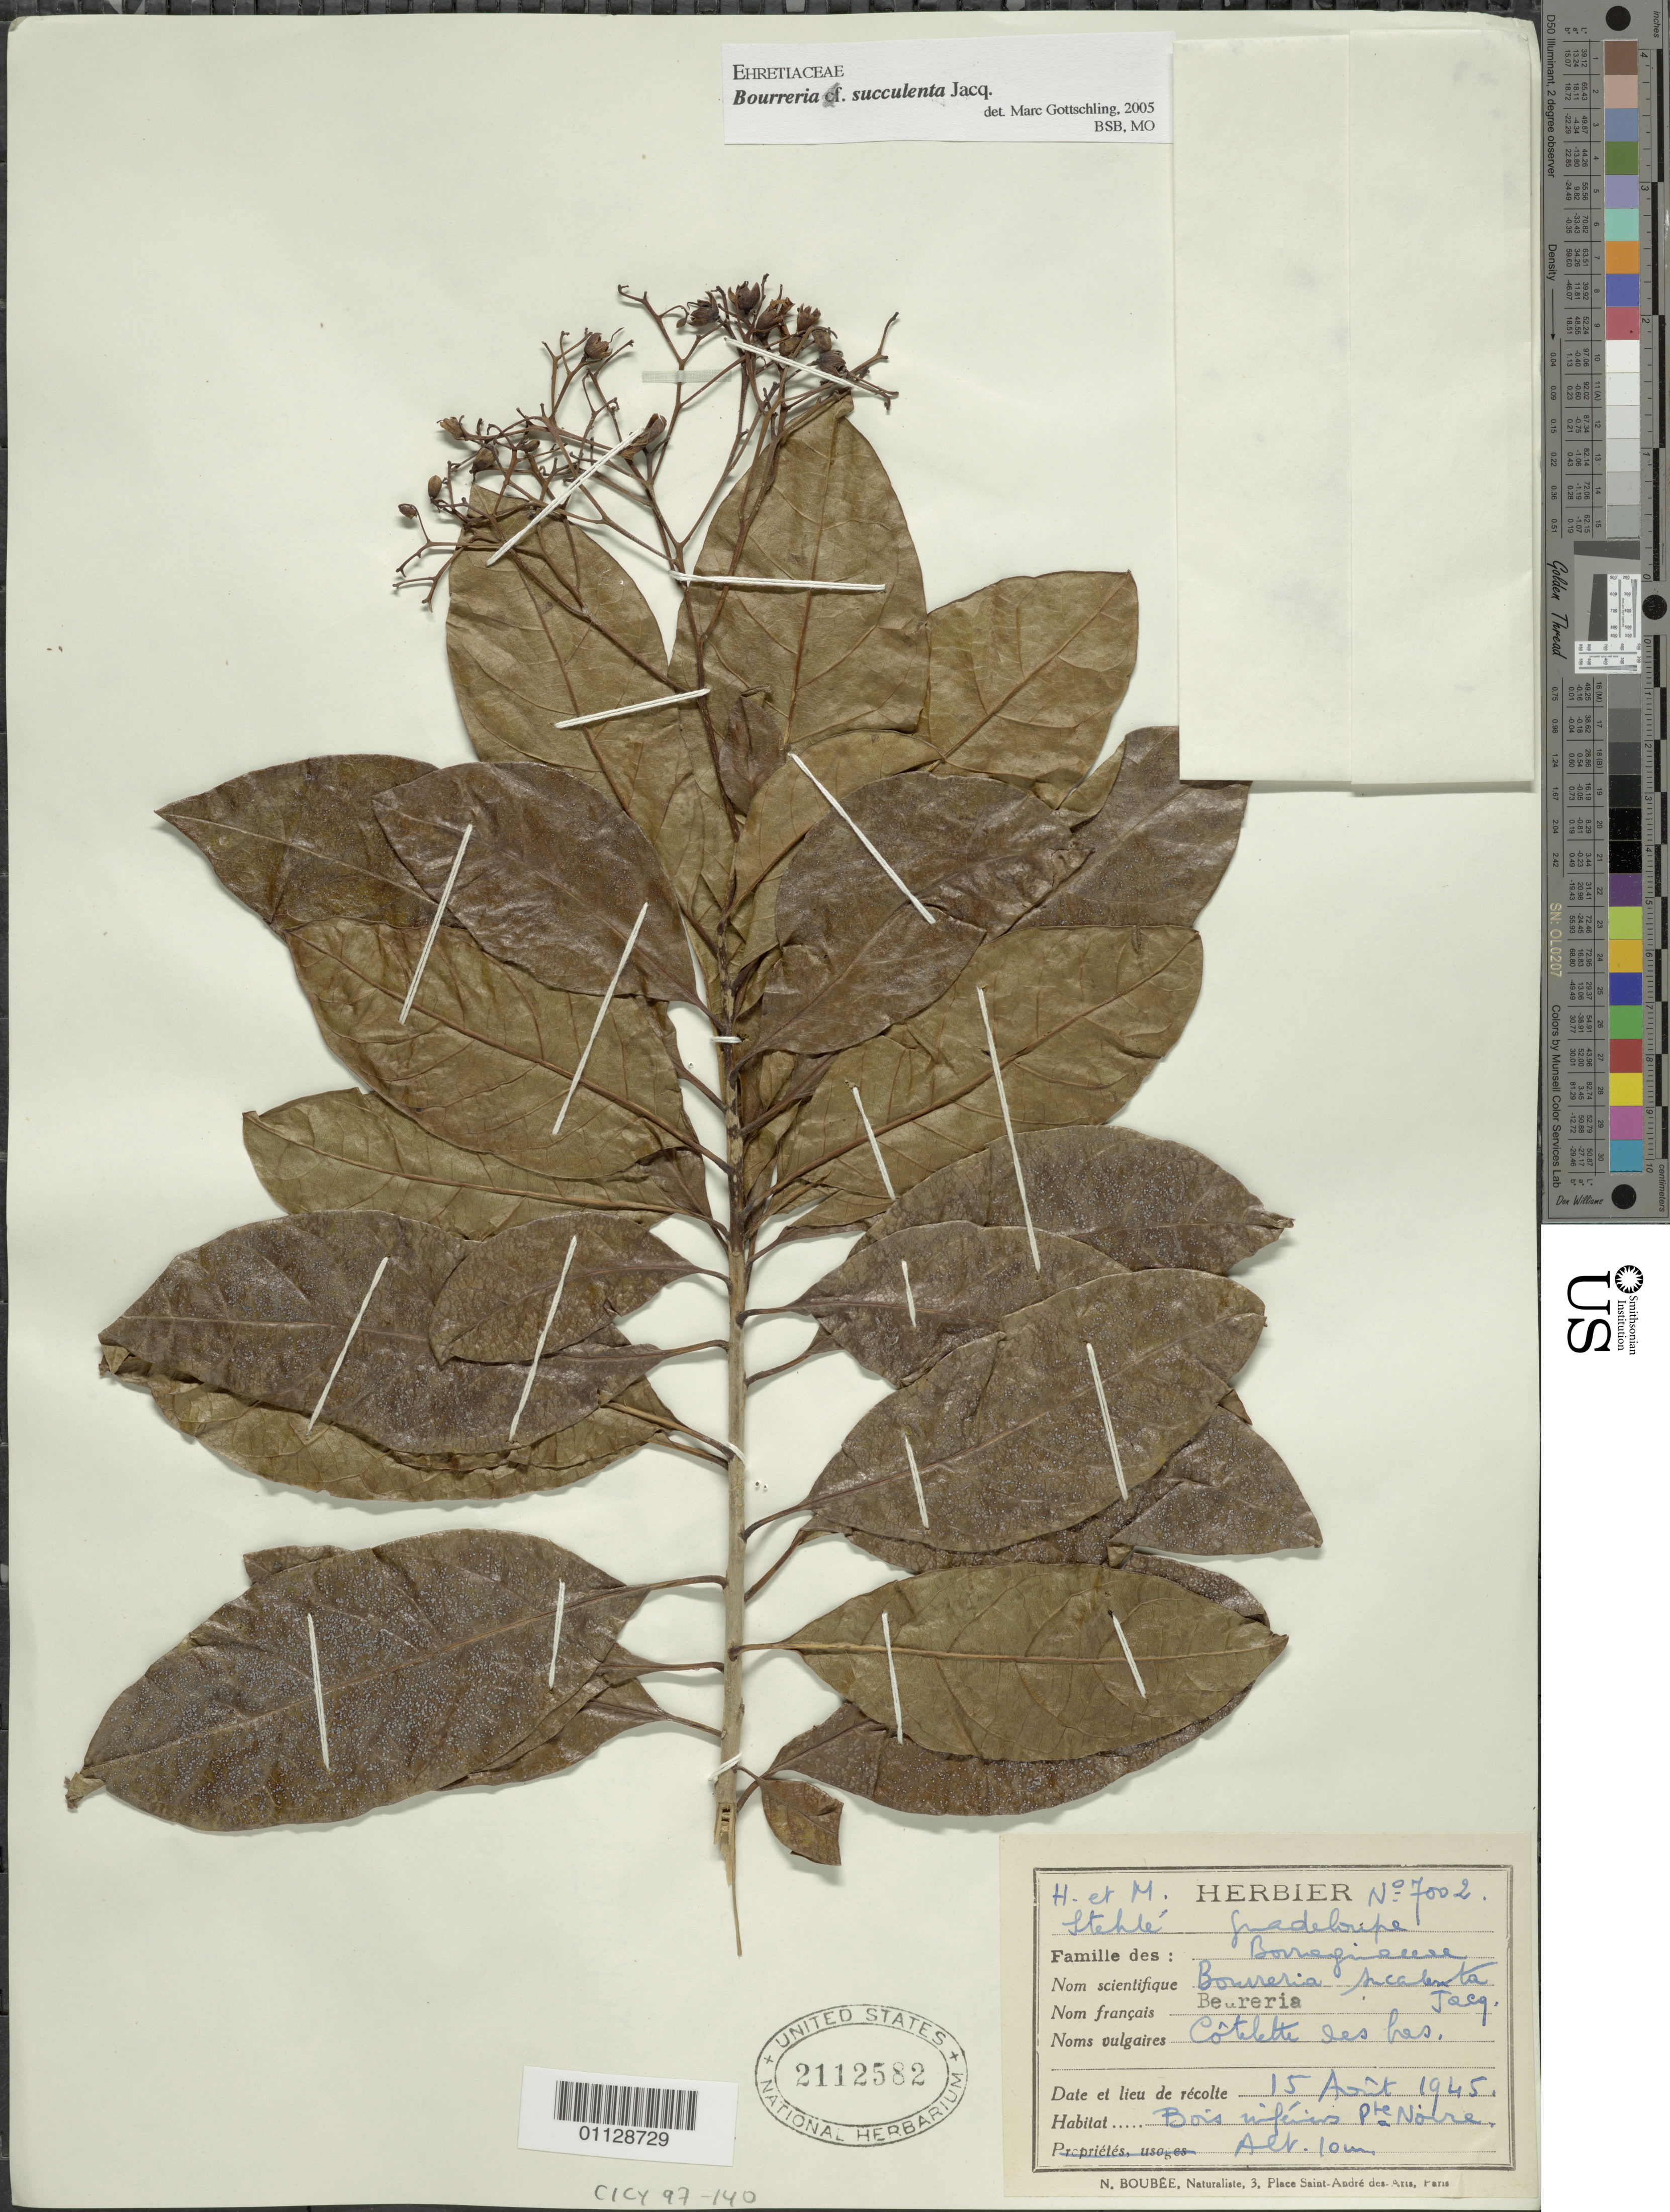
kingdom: Plantae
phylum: Tracheophyta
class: Magnoliopsida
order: Boraginales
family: Ehretiaceae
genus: Bourreria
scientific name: Bourreria succulenta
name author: Jacq.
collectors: H. Stehlé & M. Stehlé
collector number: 7002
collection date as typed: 15 Aug 1945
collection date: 1945-08-15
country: Guadeloupe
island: Basse Terre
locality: Bois, Pointe Noire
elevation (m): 10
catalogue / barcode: US 2112582